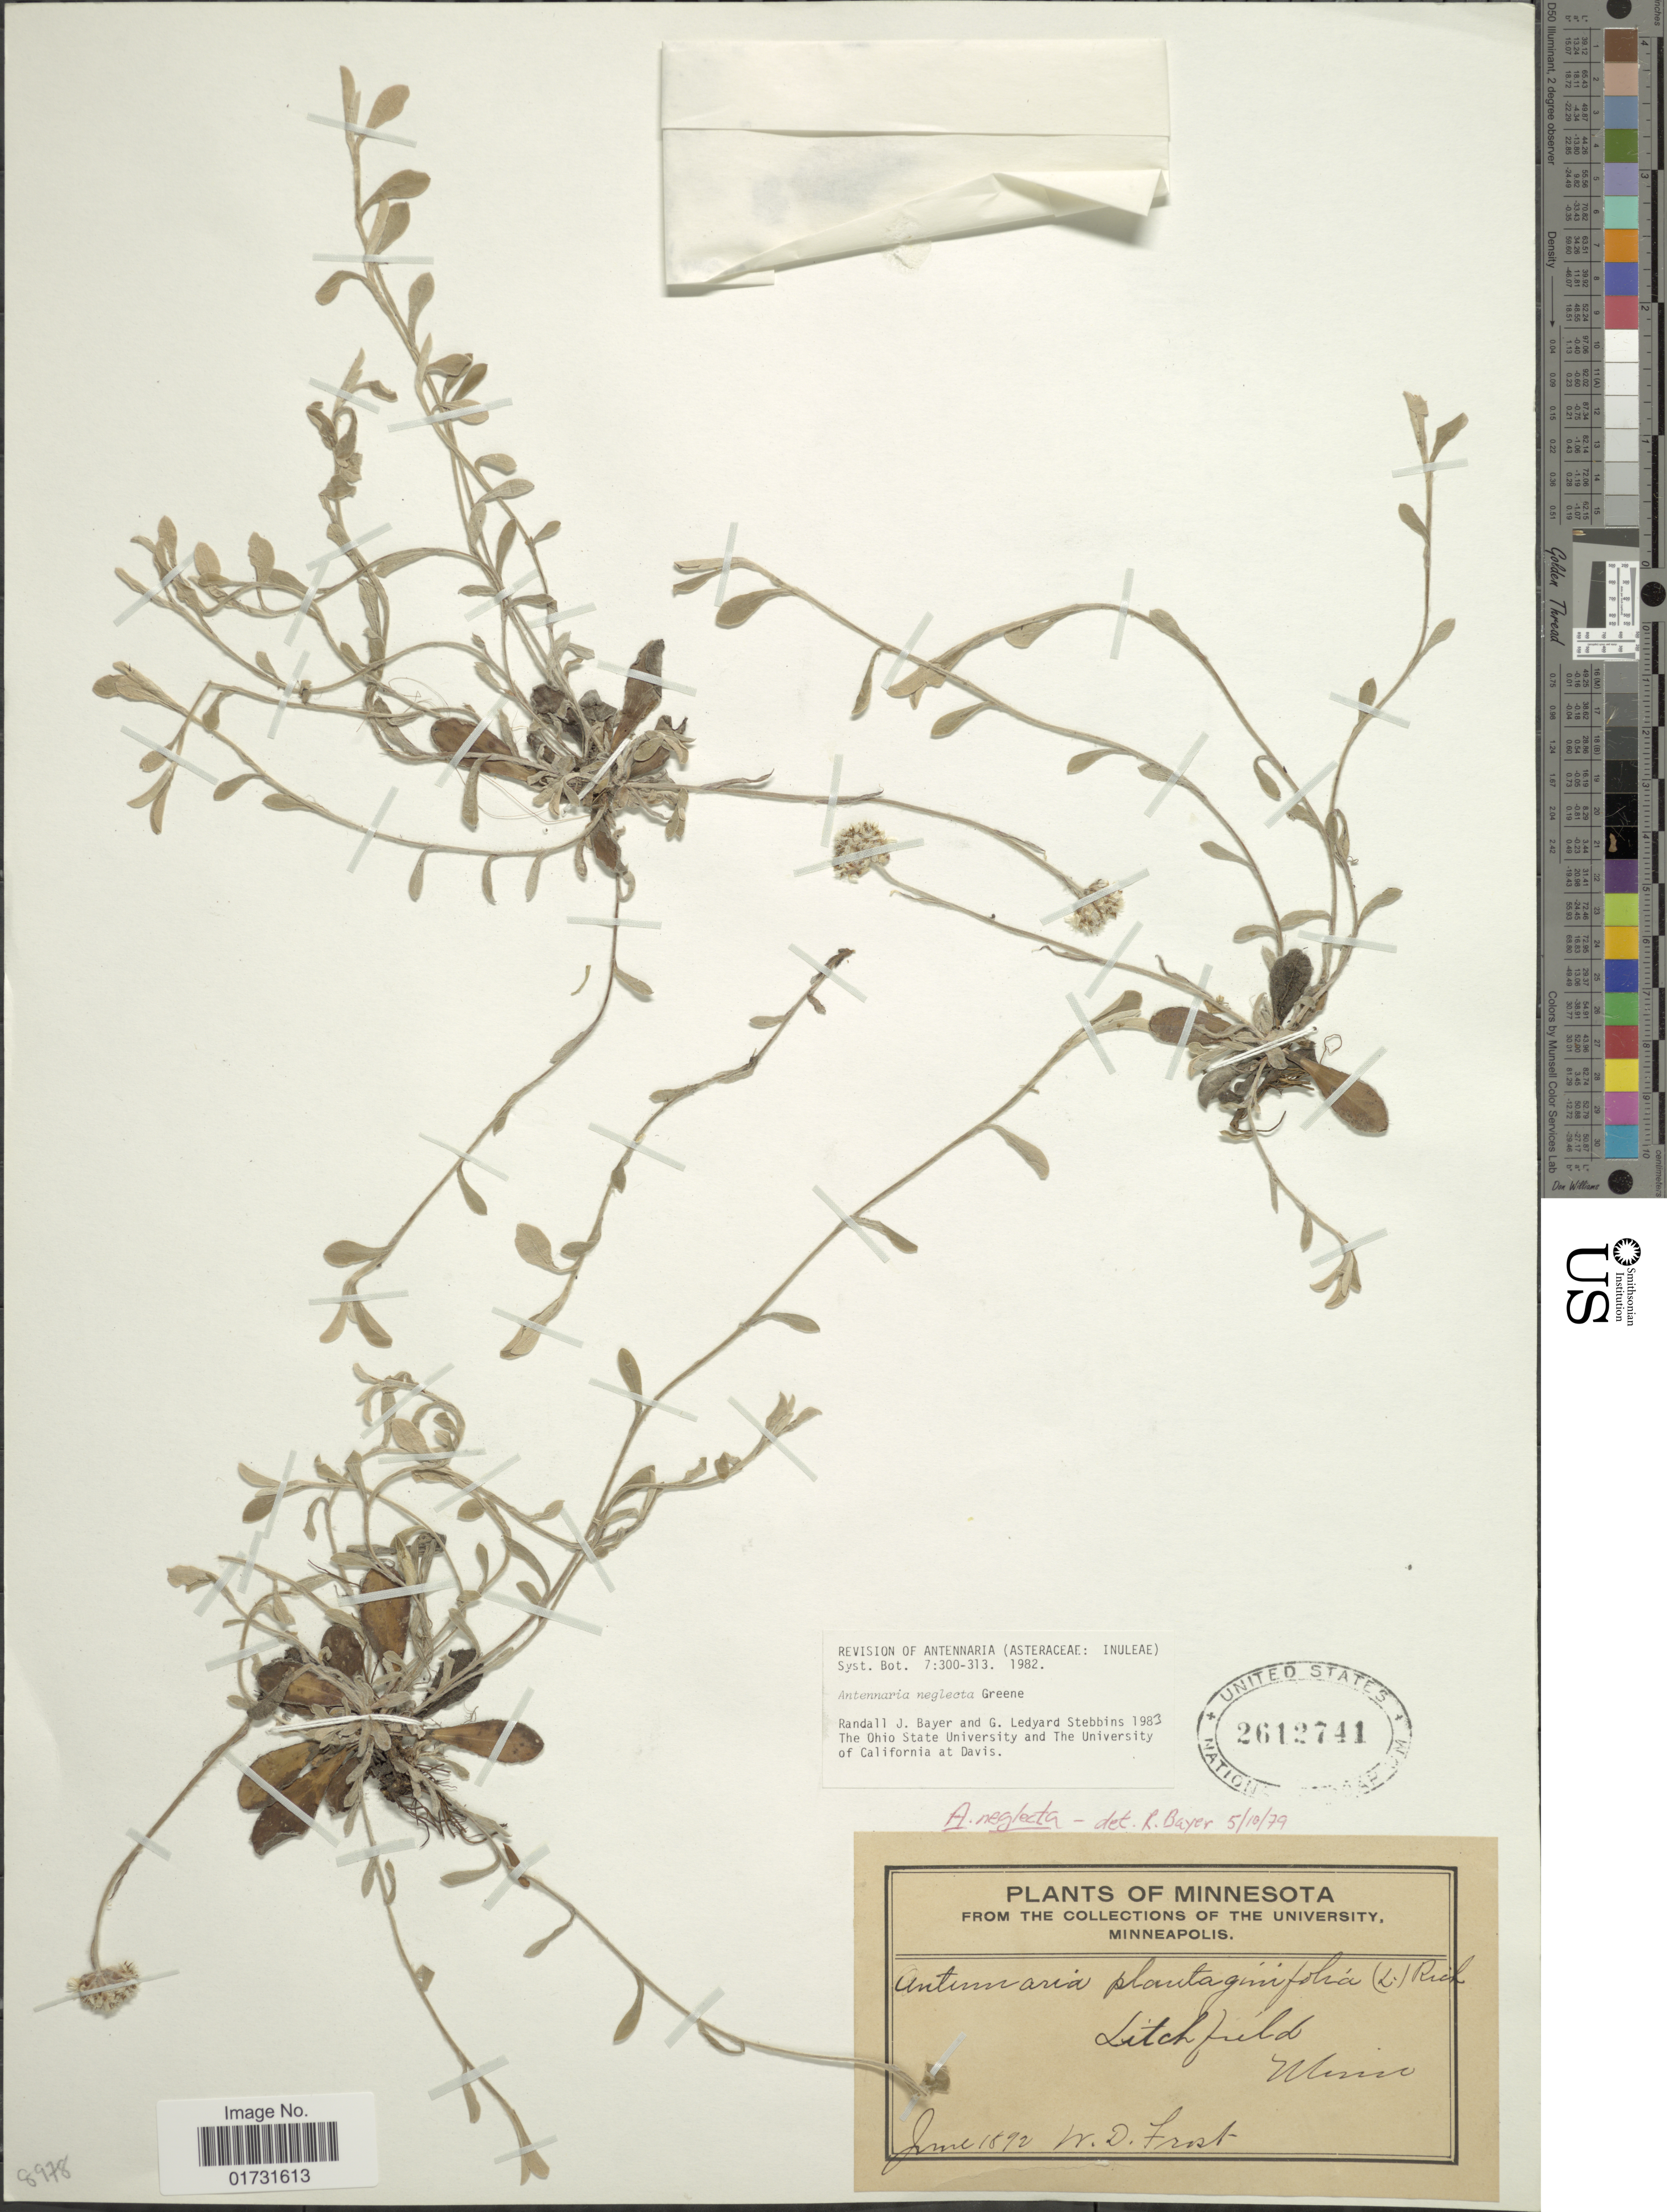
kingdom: Plantae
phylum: Tracheophyta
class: Magnoliopsida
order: Asterales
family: Asteraceae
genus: Antennaria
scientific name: Antennaria neglecta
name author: Greene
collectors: W. Frost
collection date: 1892-06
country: United States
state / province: Minnesota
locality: Litch Field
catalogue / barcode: US 2612741